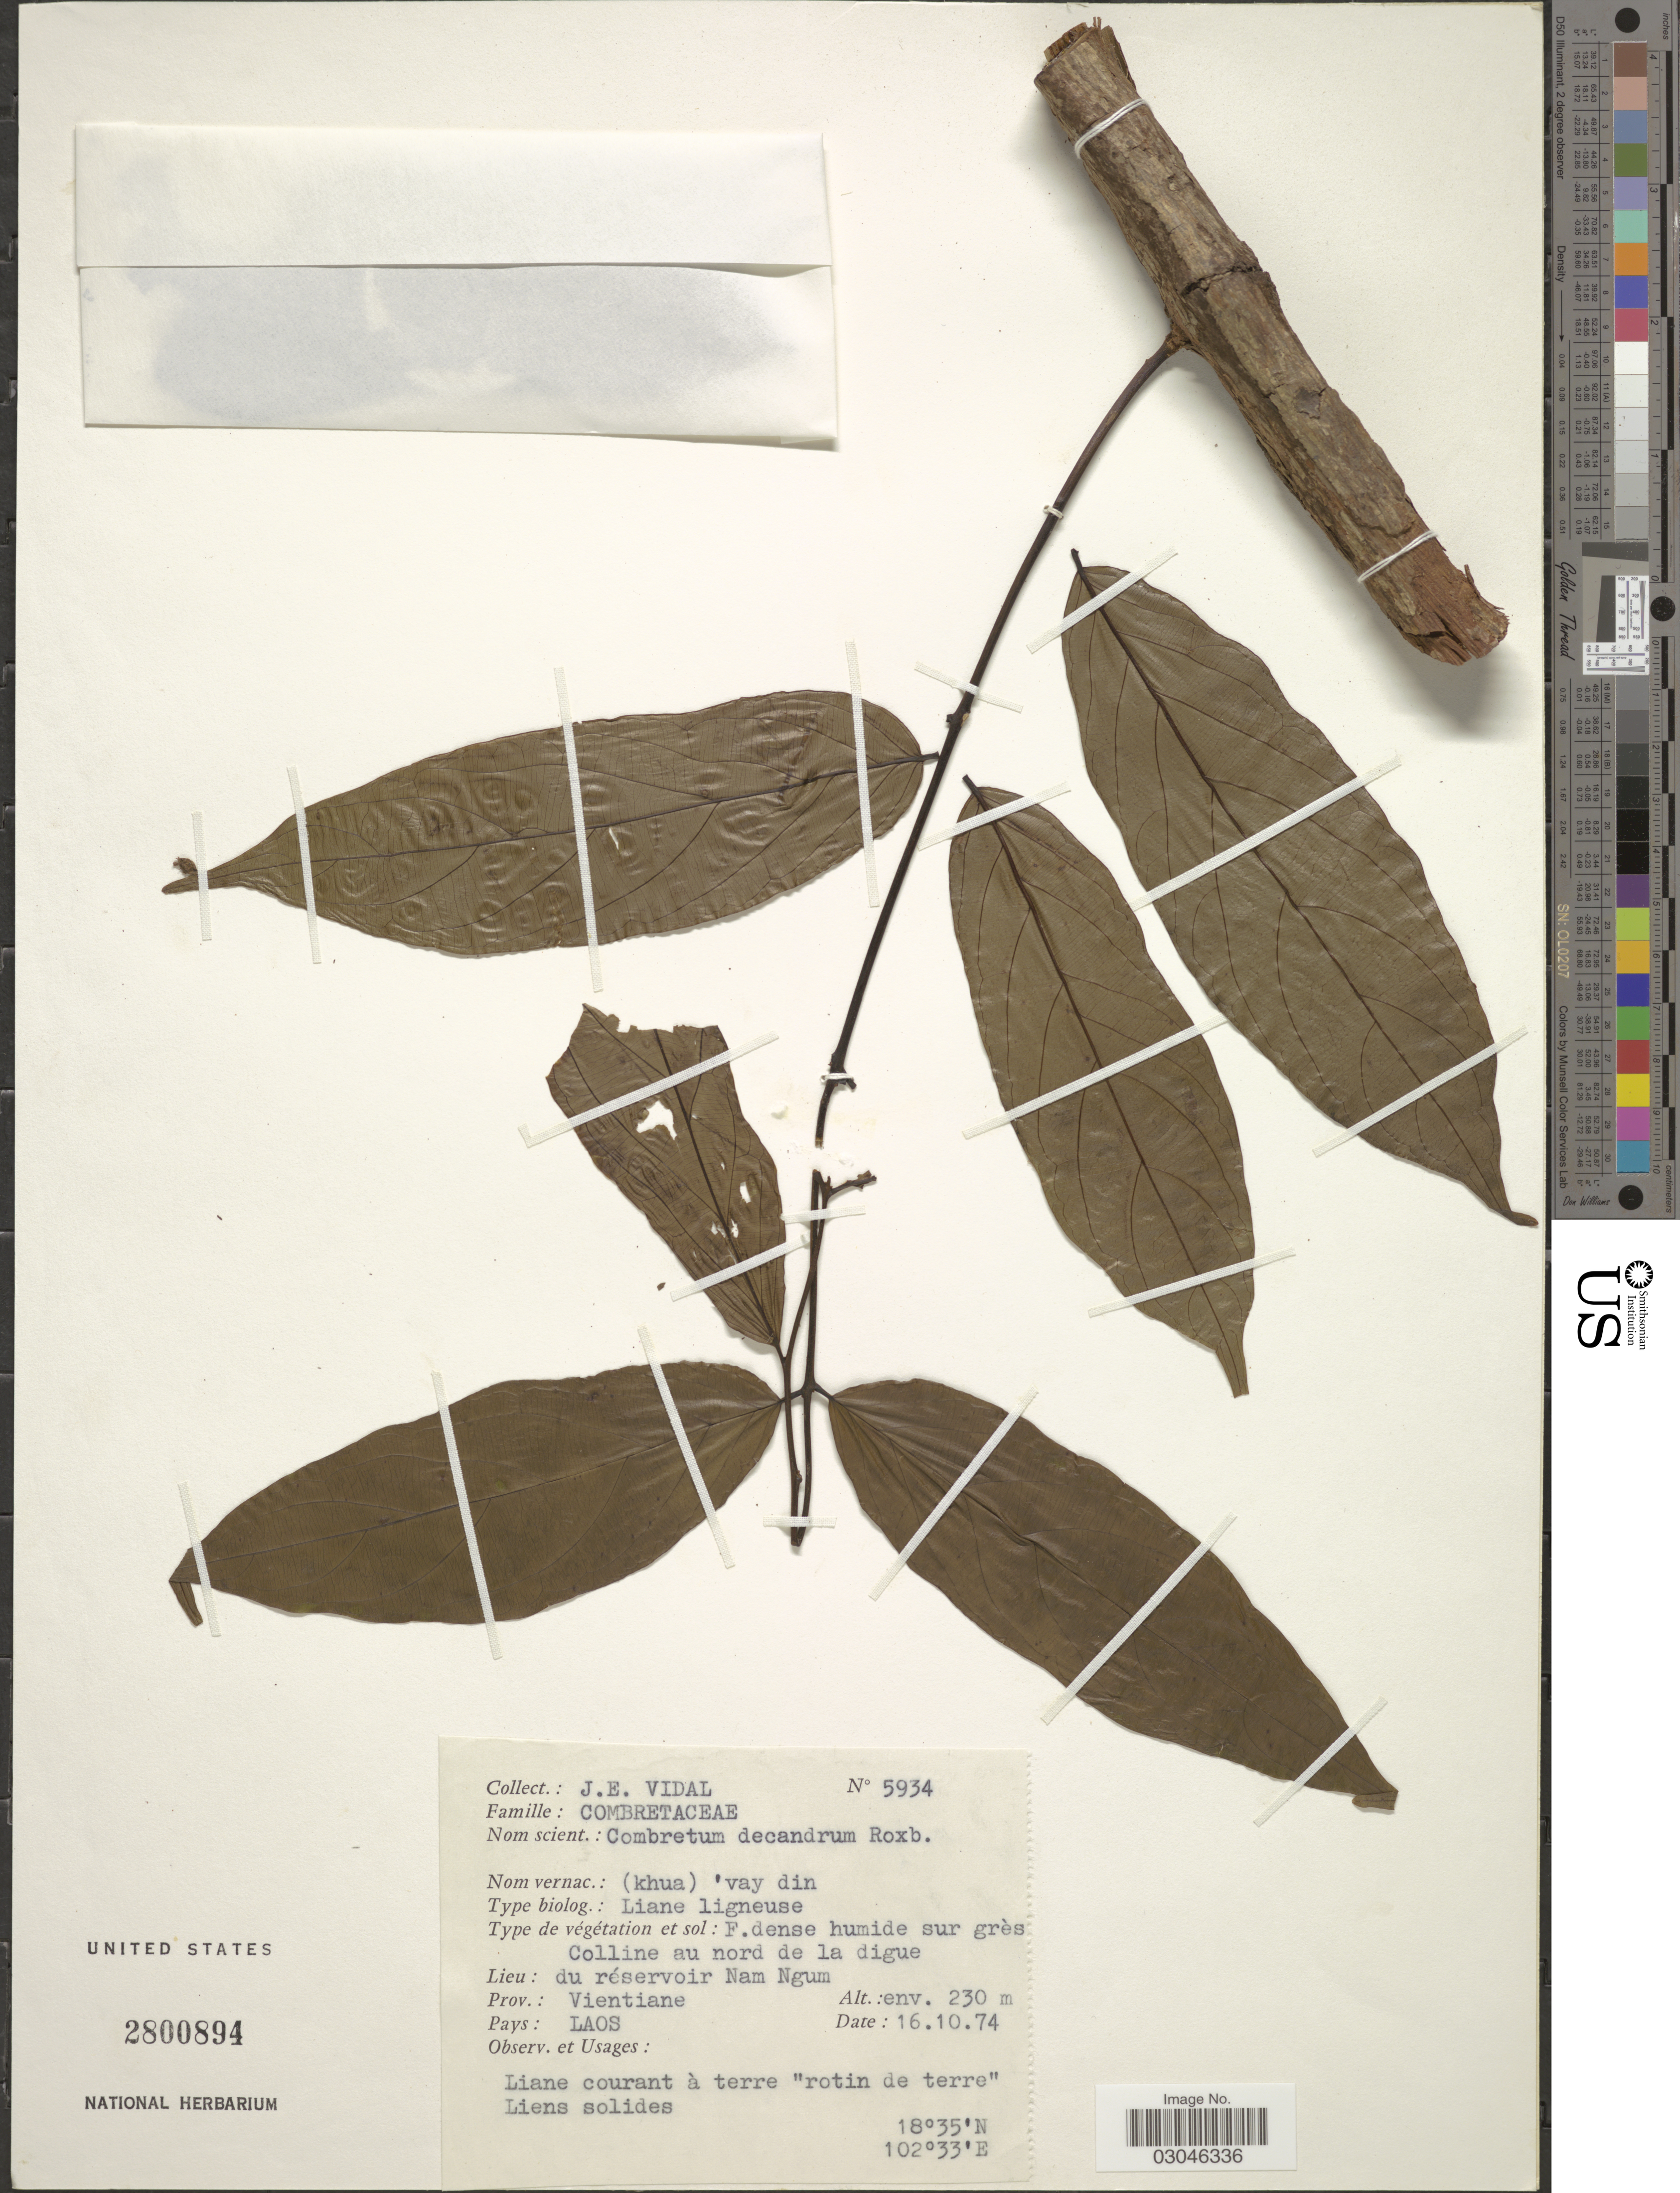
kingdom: Plantae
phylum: Tracheophyta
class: Magnoliopsida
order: Myrtales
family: Combretaceae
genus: Combretum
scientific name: Combretum decandrum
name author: Jacq.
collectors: J. E. Vidal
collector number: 5934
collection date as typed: Transcribed d/m/y: 16/10/74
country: Laos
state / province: Viangchan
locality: Prov.: Vientiane. Du réservoir Nam Ngum.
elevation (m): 230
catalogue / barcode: US 2800894